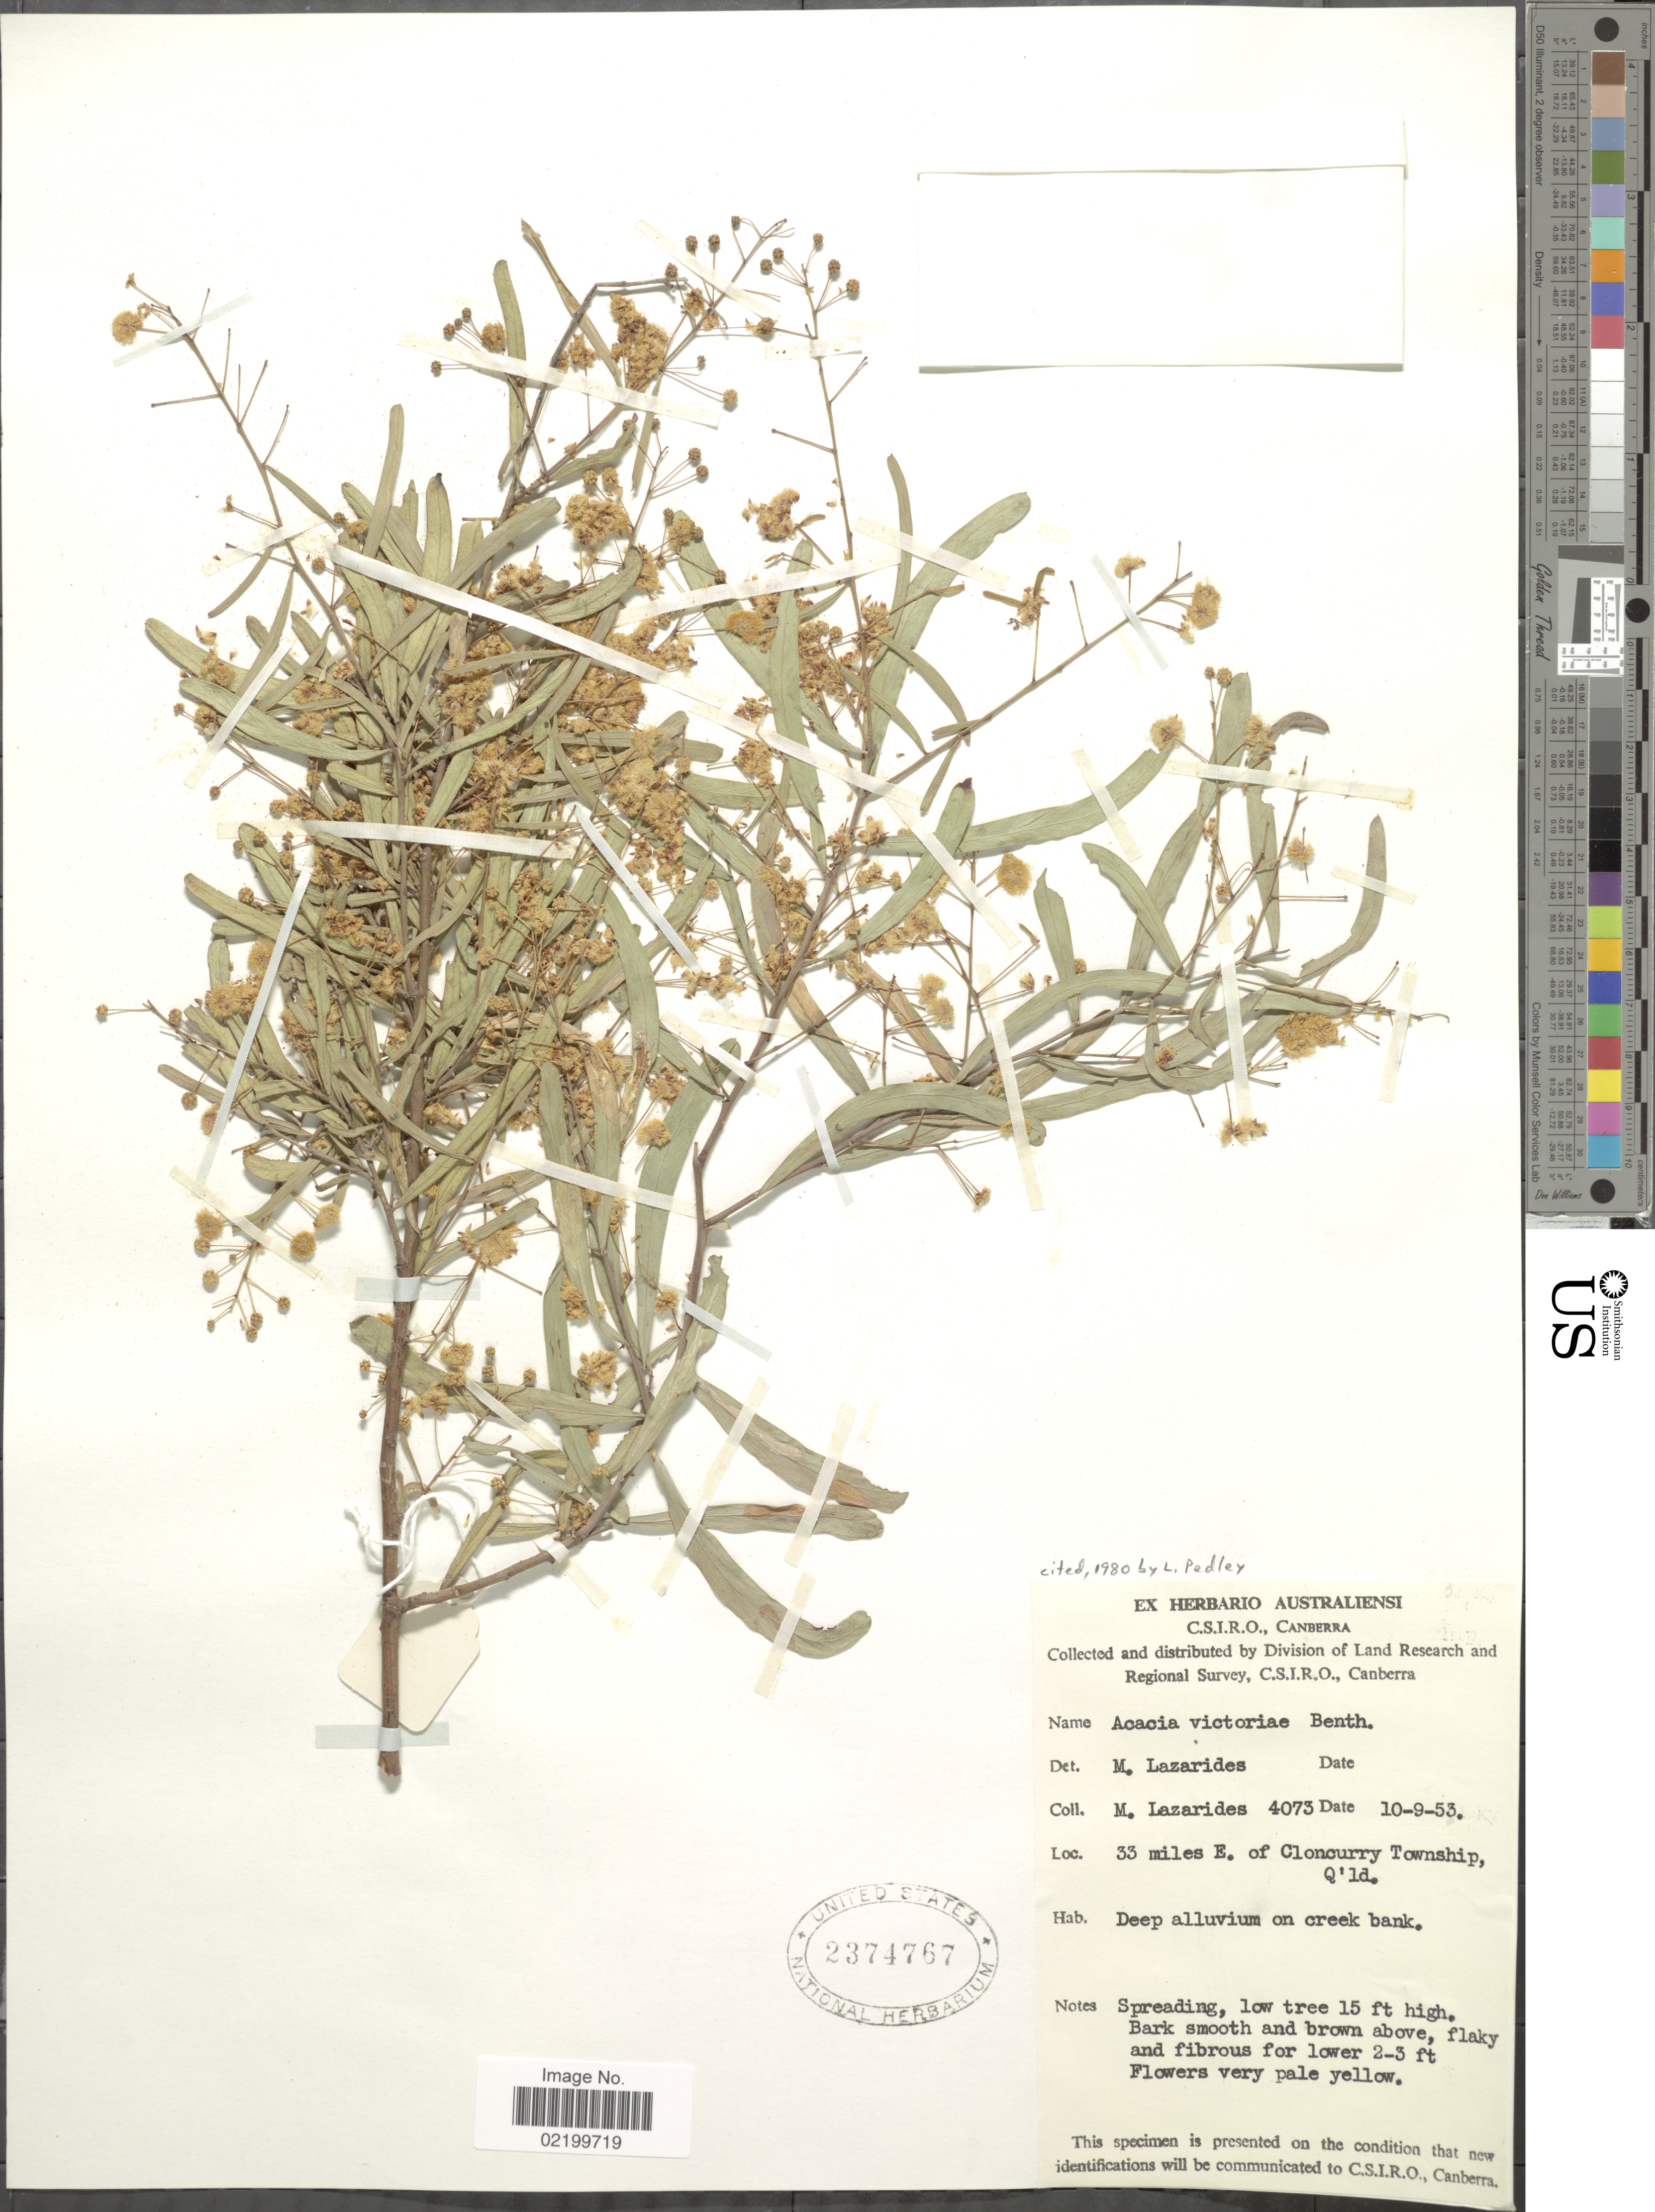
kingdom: Plantae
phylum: Tracheophyta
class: Magnoliopsida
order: Fabales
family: Fabaceae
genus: Acacia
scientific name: Acacia victoriae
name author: Benth.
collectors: M. Lazarides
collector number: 4073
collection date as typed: Transcribed d/m/y: 10/9/53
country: Australia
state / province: Queensland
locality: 33 miles E. of CloncurryTownship, Q'ld.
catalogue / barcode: US 2374767